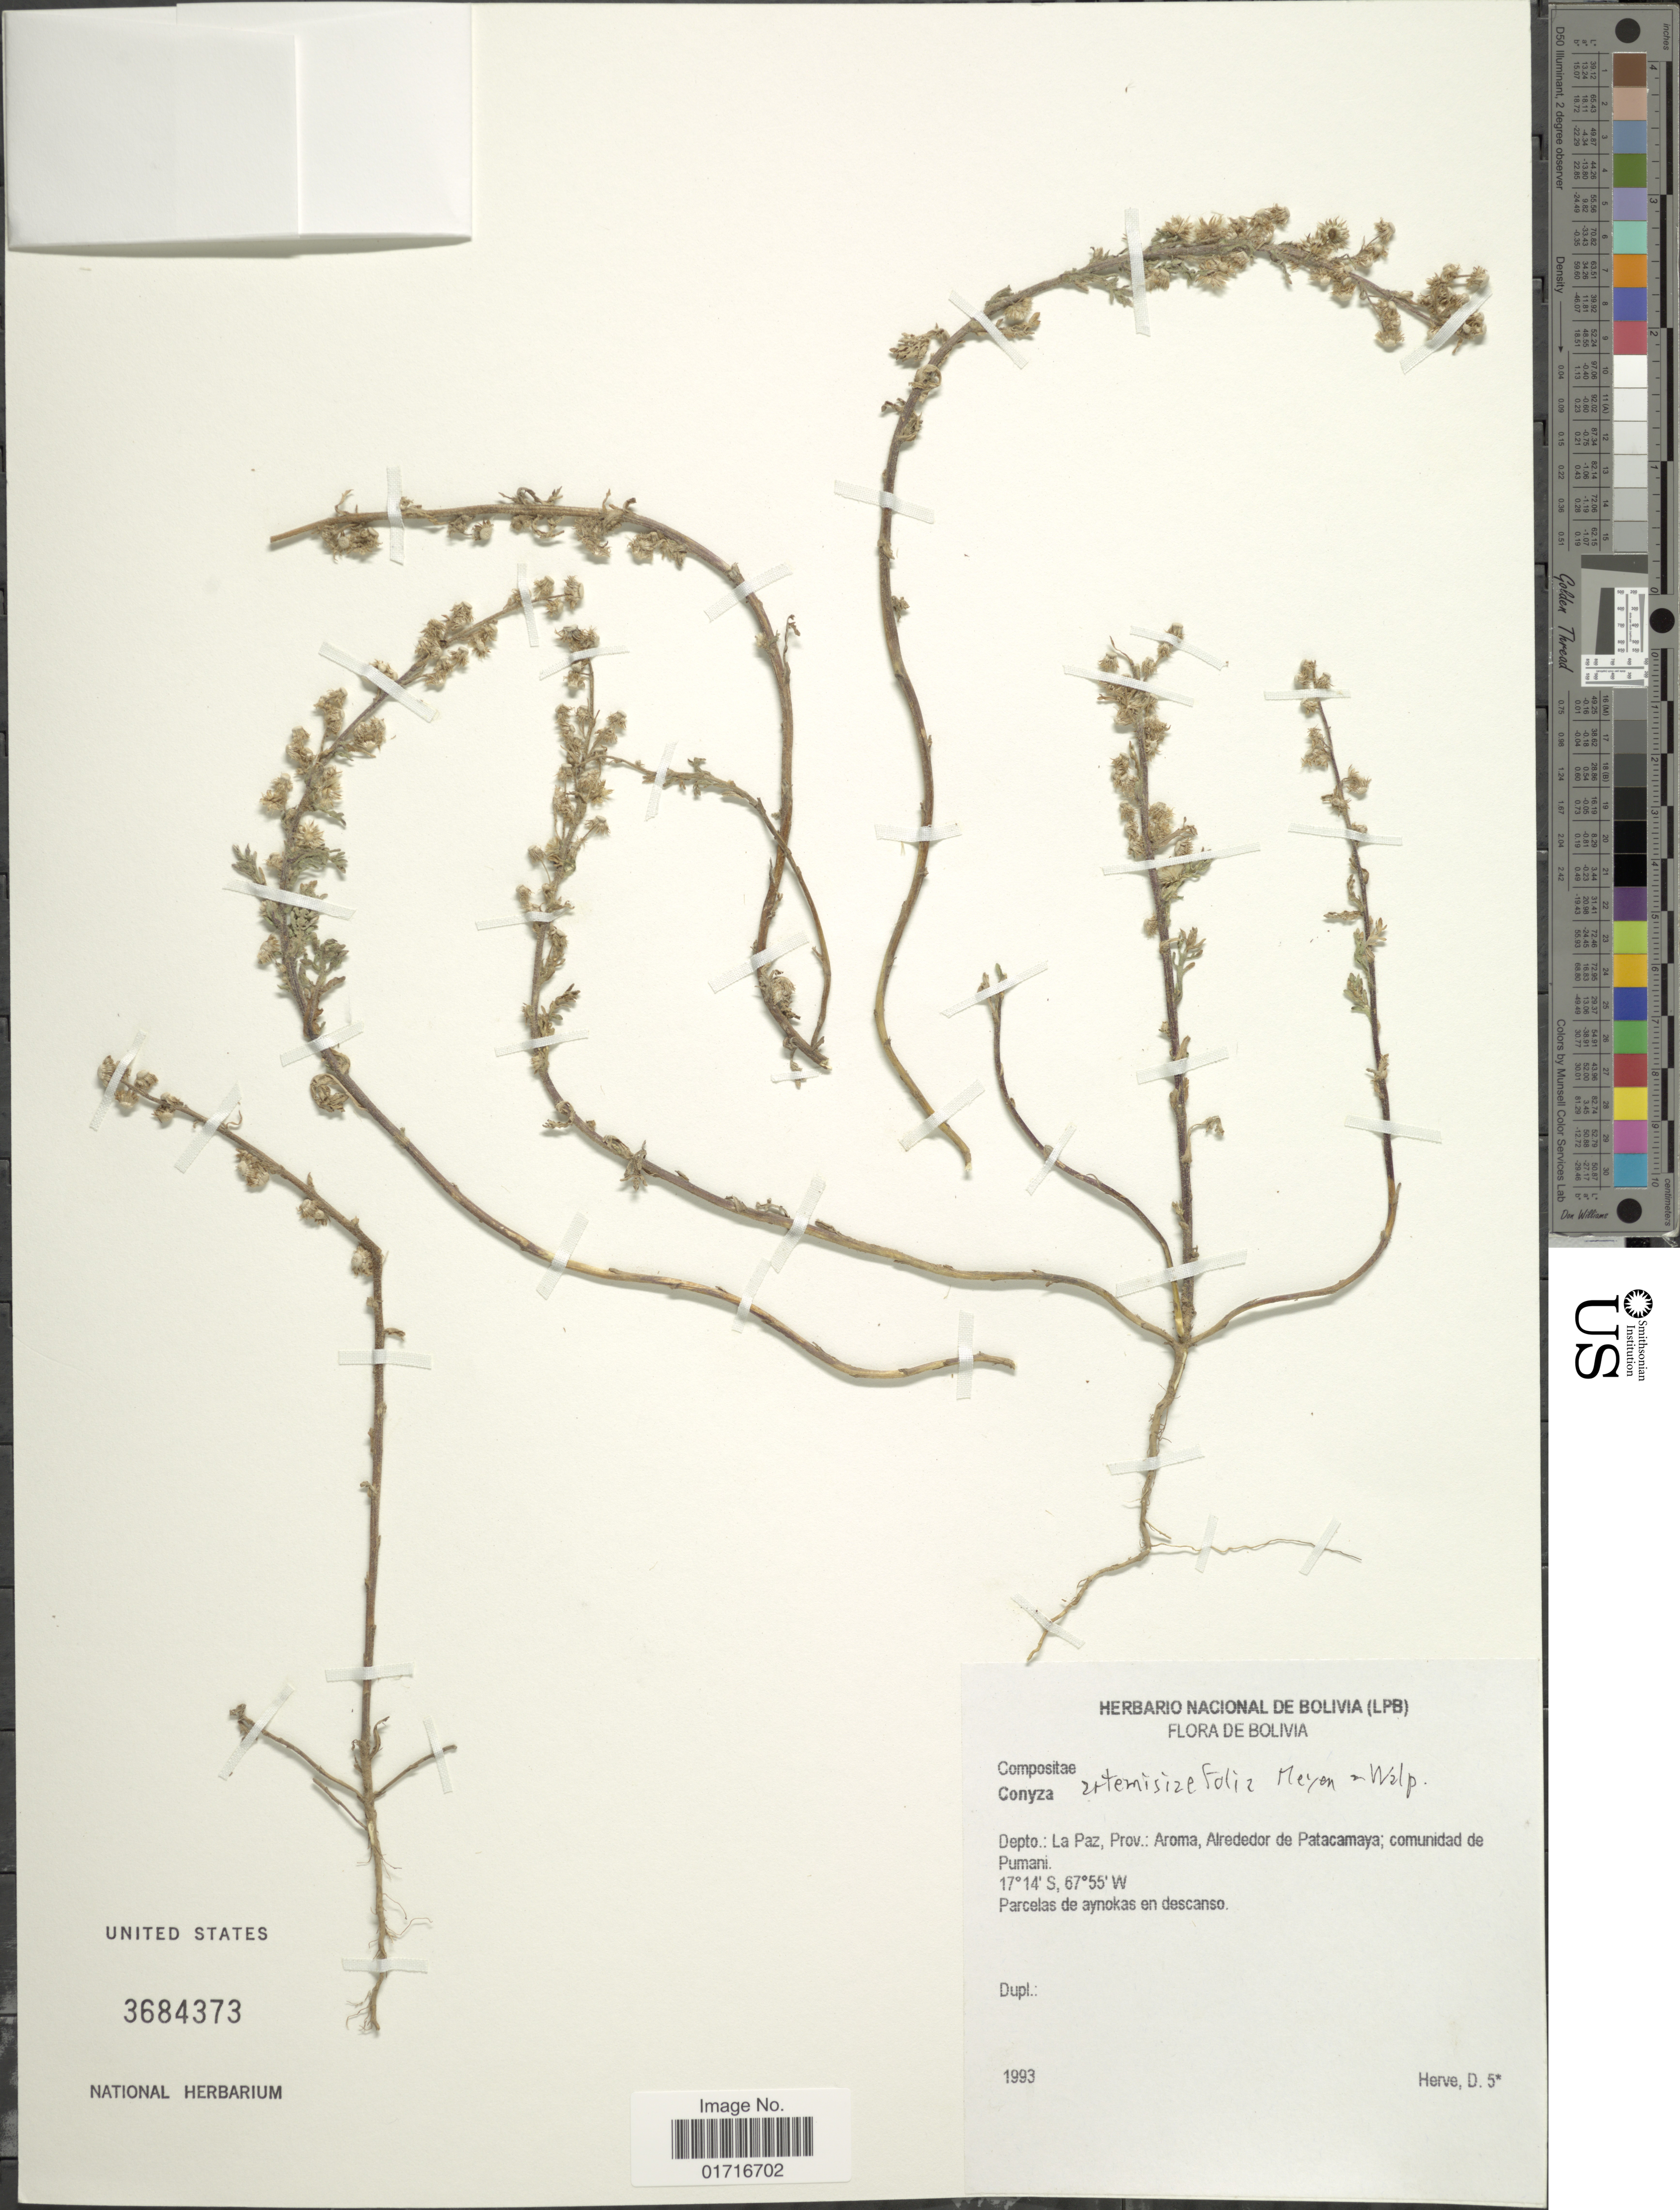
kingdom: Plantae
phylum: Tracheophyta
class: Magnoliopsida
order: Asterales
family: Asteraceae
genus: Conyza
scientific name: Conyza artemisifolia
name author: Meyen & Walp.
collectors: D. Herve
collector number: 5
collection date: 1993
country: Bolivia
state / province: La Paz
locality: Depto: La Paz. Prov.: Aroma, Alrededores de Patacamaya, Pumani.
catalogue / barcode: US 3684373